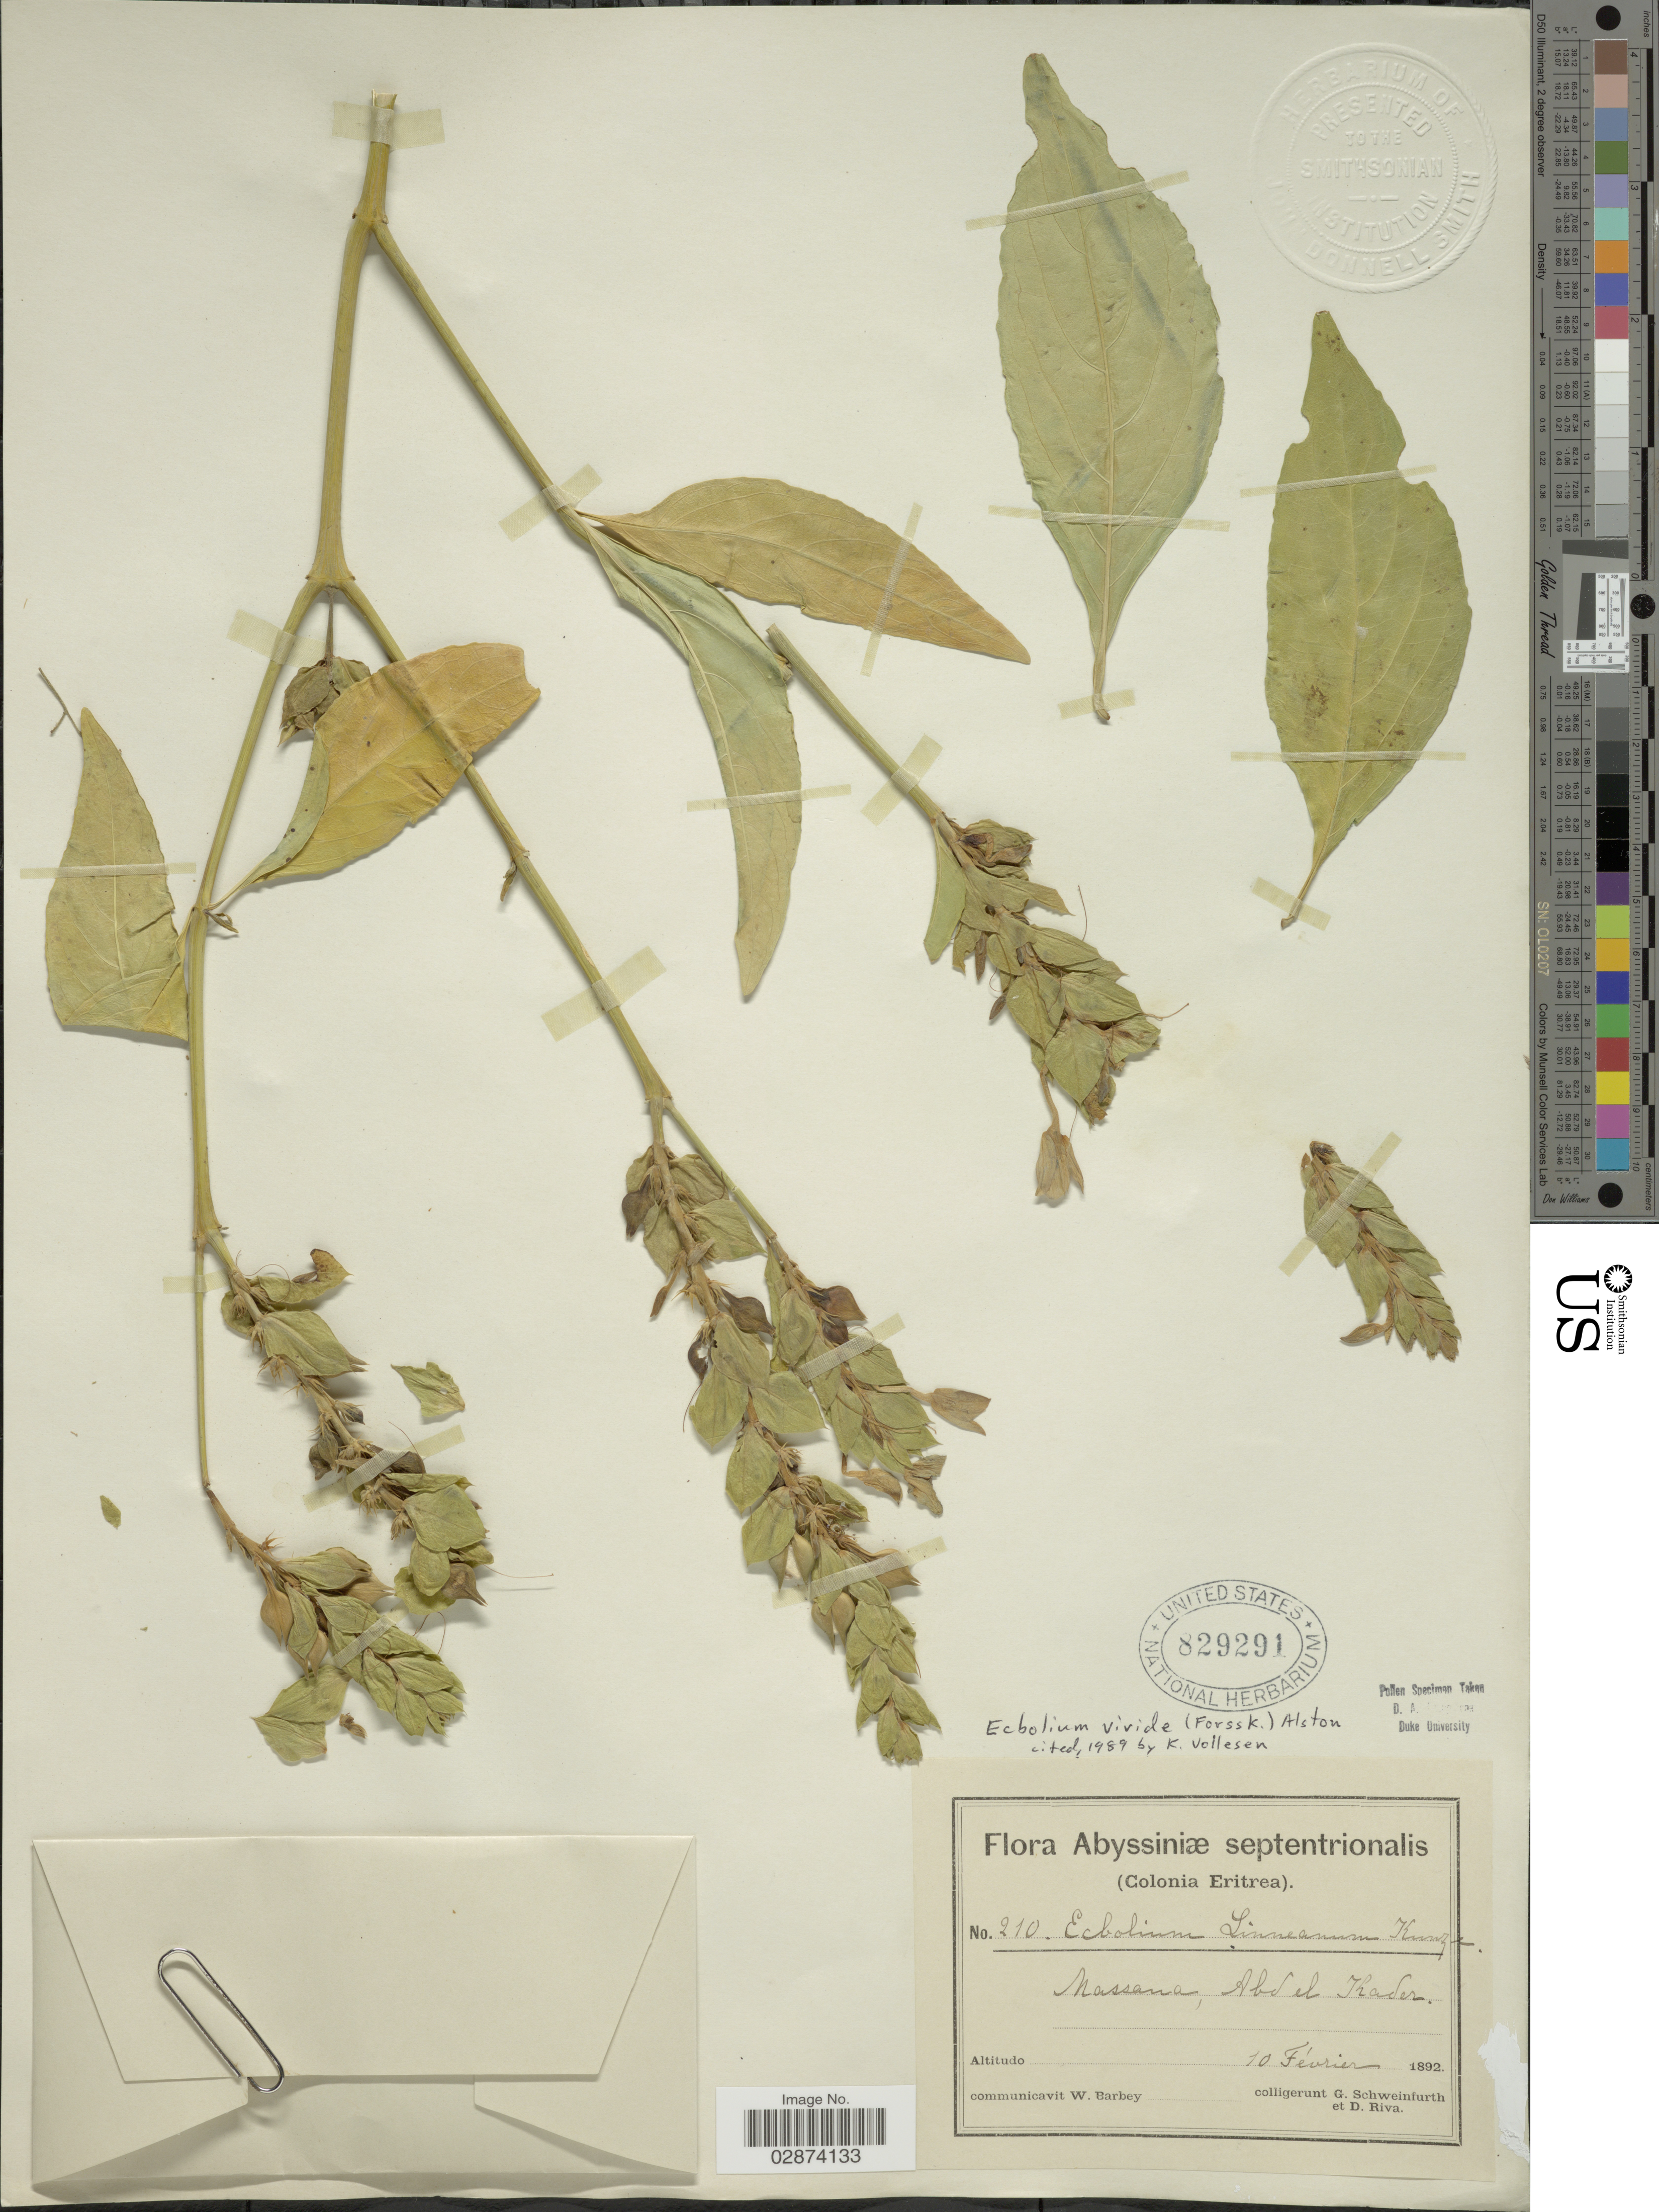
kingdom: Plantae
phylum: Tracheophyta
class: Magnoliopsida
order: Lamiales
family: Acanthaceae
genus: Ecbolium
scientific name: Ecbolium viride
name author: (Forssk.) Alston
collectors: G. A. Schweinfurth (herbarium) & D. Riva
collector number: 210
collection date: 1892-02-10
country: Eritrea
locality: Abyssiniæ septentrionalis. (Colonia Eritrea). Massawa, Abd el Kader.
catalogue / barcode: US 829291